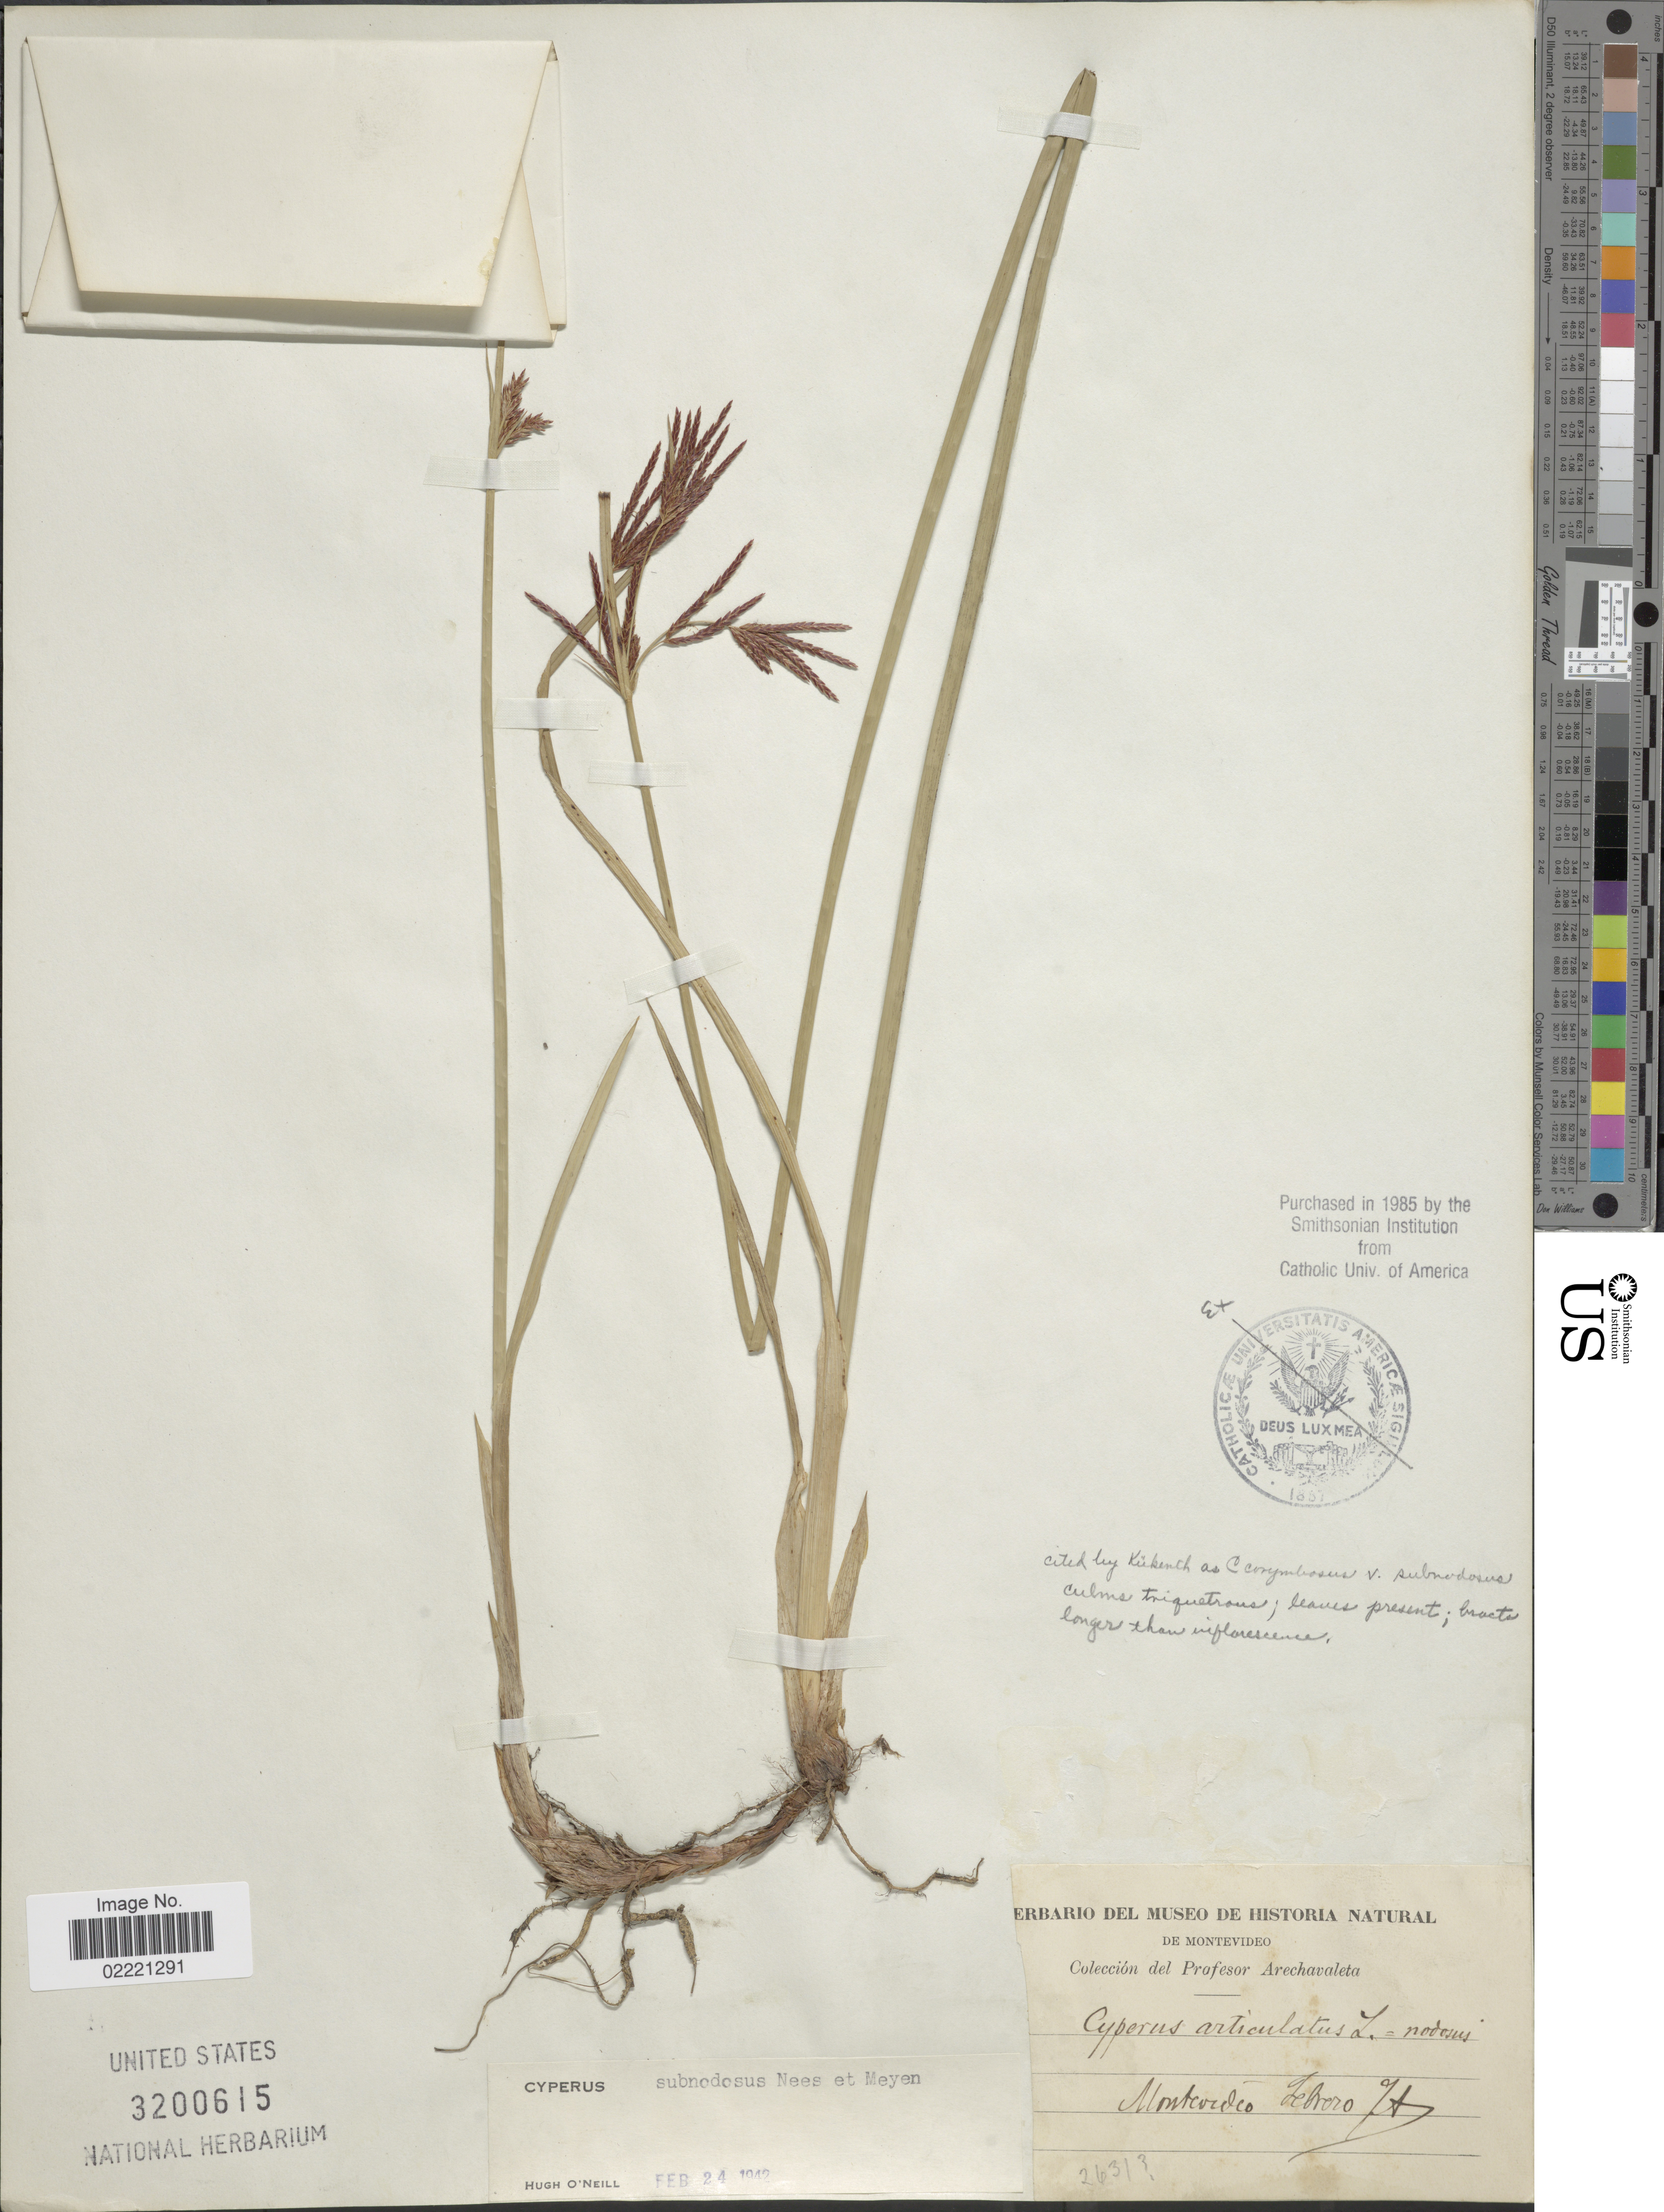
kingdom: Plantae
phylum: Tracheophyta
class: Liliopsida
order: Poales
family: Cyperaceae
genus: Cyperus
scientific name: Cyperus corymbosus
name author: Rottb.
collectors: J. Arechavaleta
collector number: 2631?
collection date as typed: Transcribed d/m/y: /2/71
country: Uruguay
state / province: Montevideo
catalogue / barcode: US 3200615